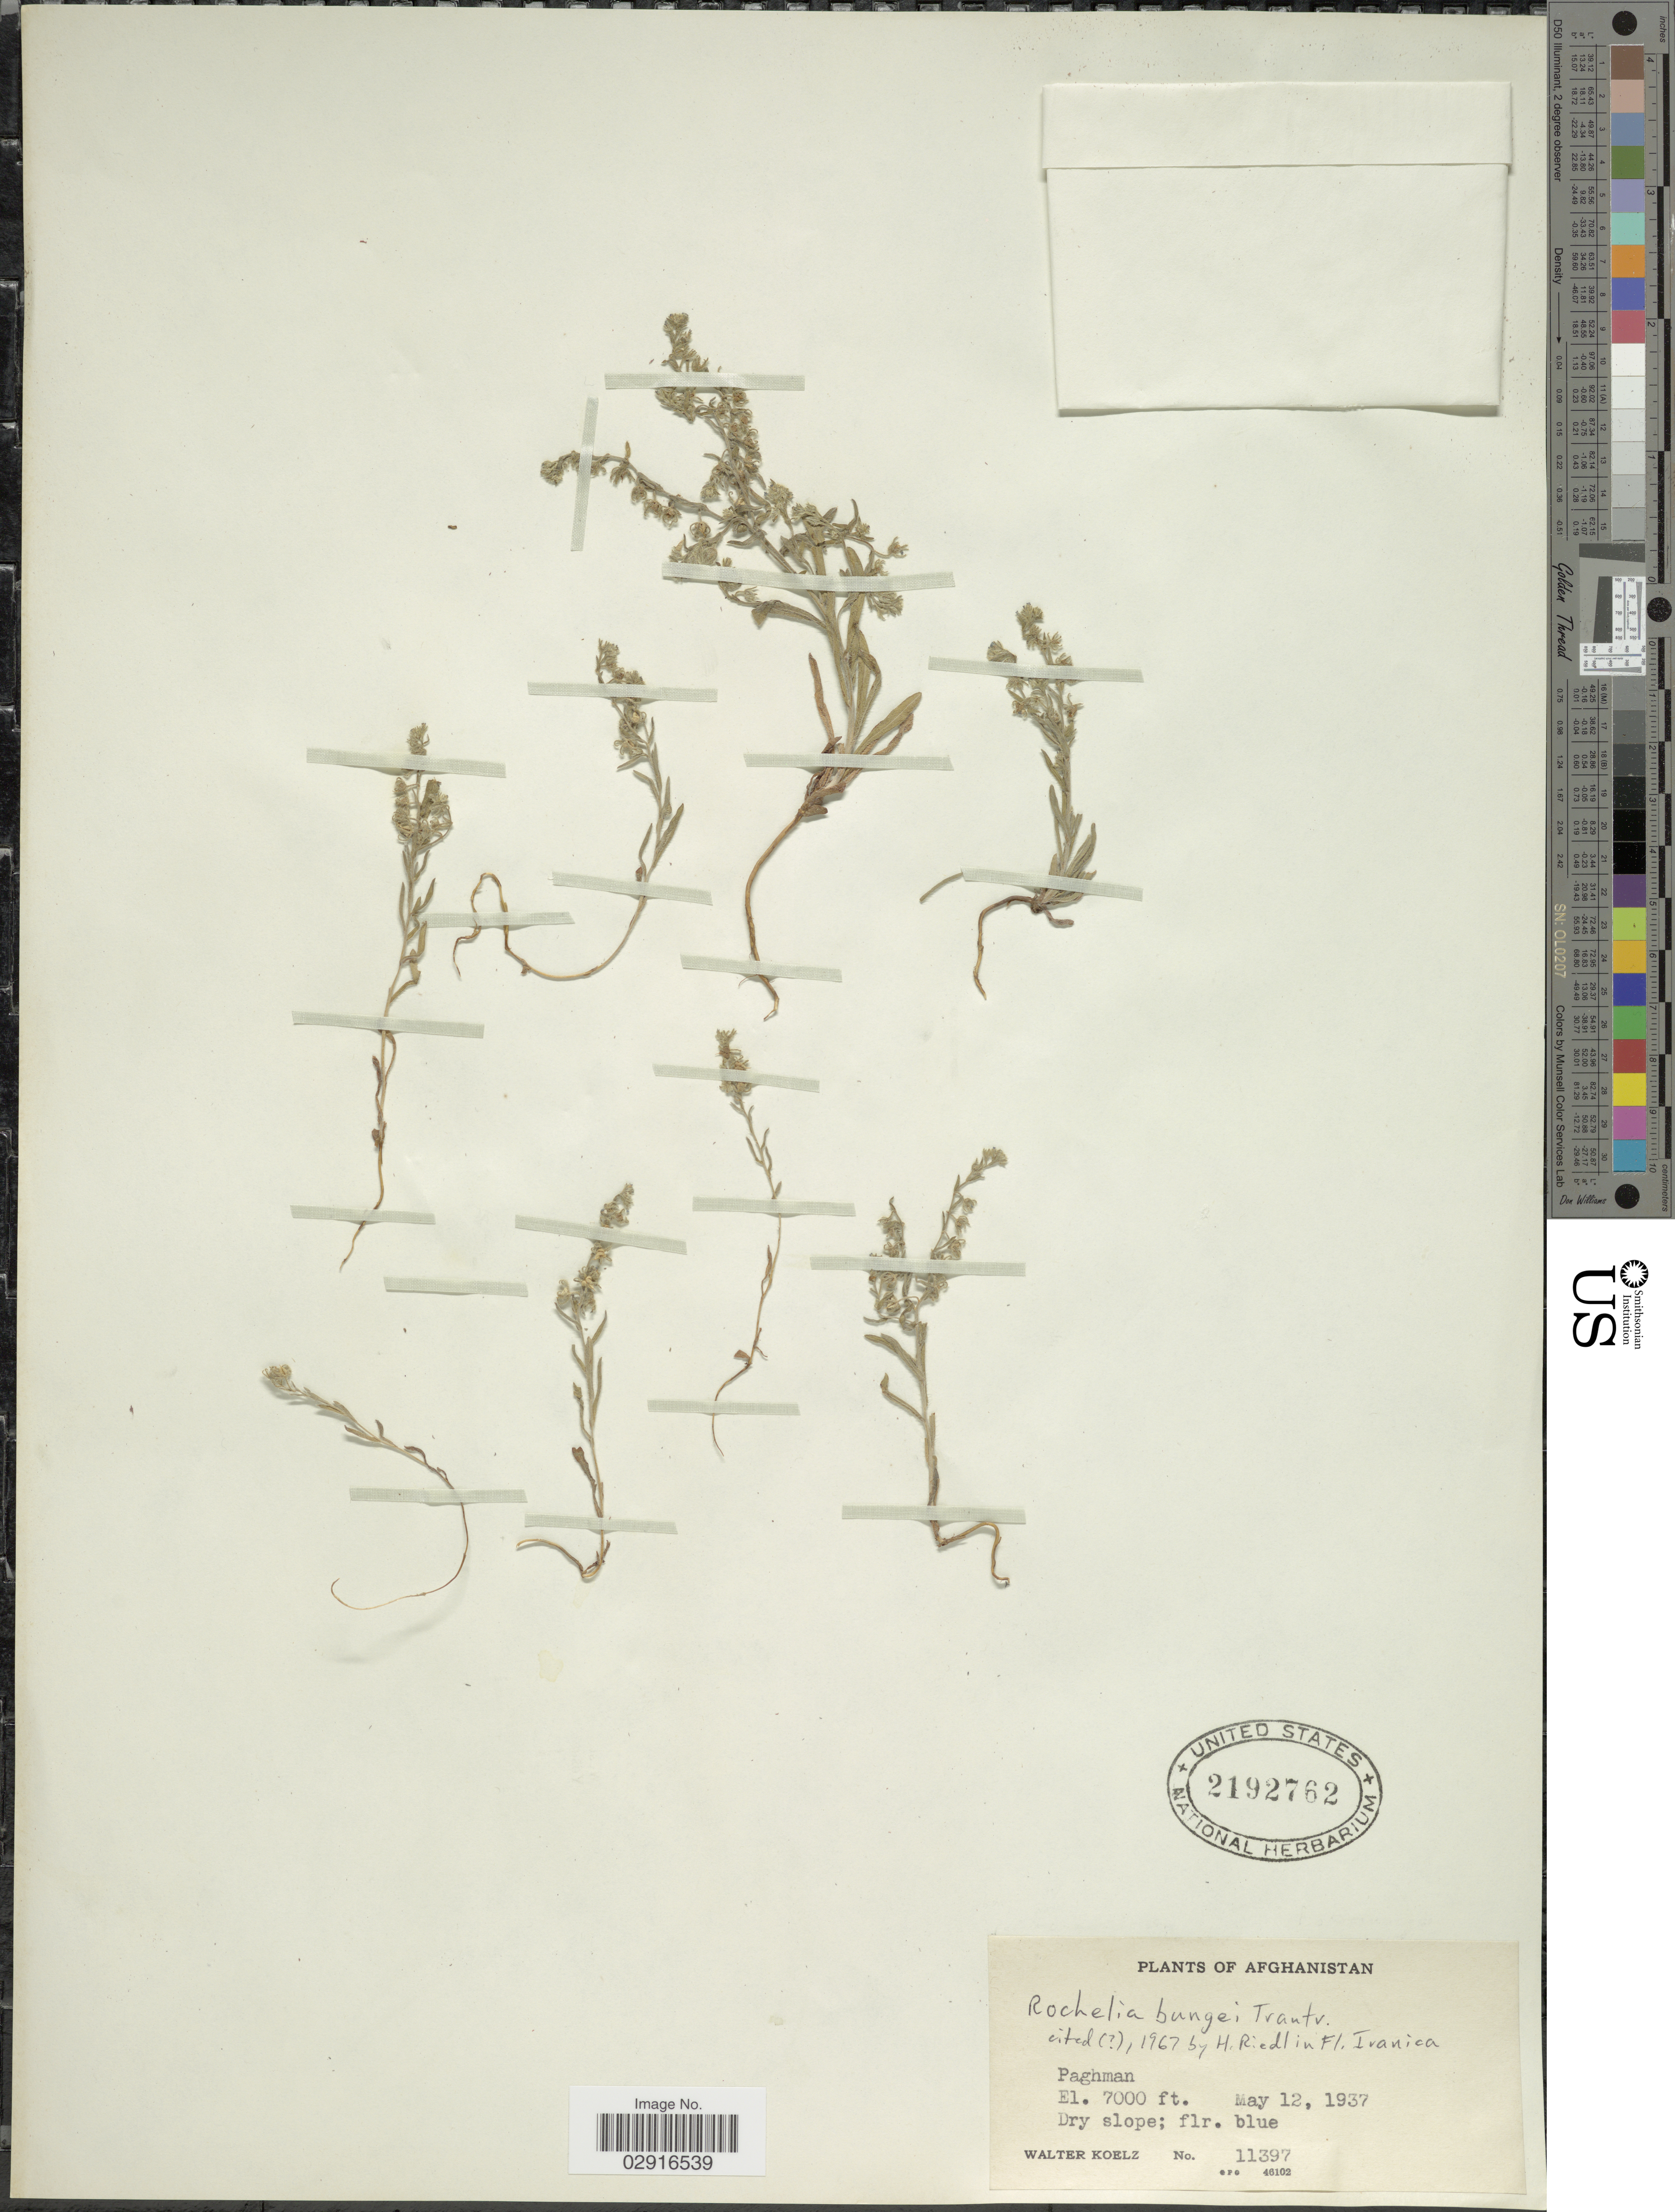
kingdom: Plantae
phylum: Tracheophyta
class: Magnoliopsida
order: Boraginales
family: Boraginaceae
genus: Rochelia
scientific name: Rochelia bungei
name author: Trautv.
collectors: W. N. Koelz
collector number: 11397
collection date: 1937-05-12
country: Afghanistan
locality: Paghman.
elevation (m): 2134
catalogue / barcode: US 2192762